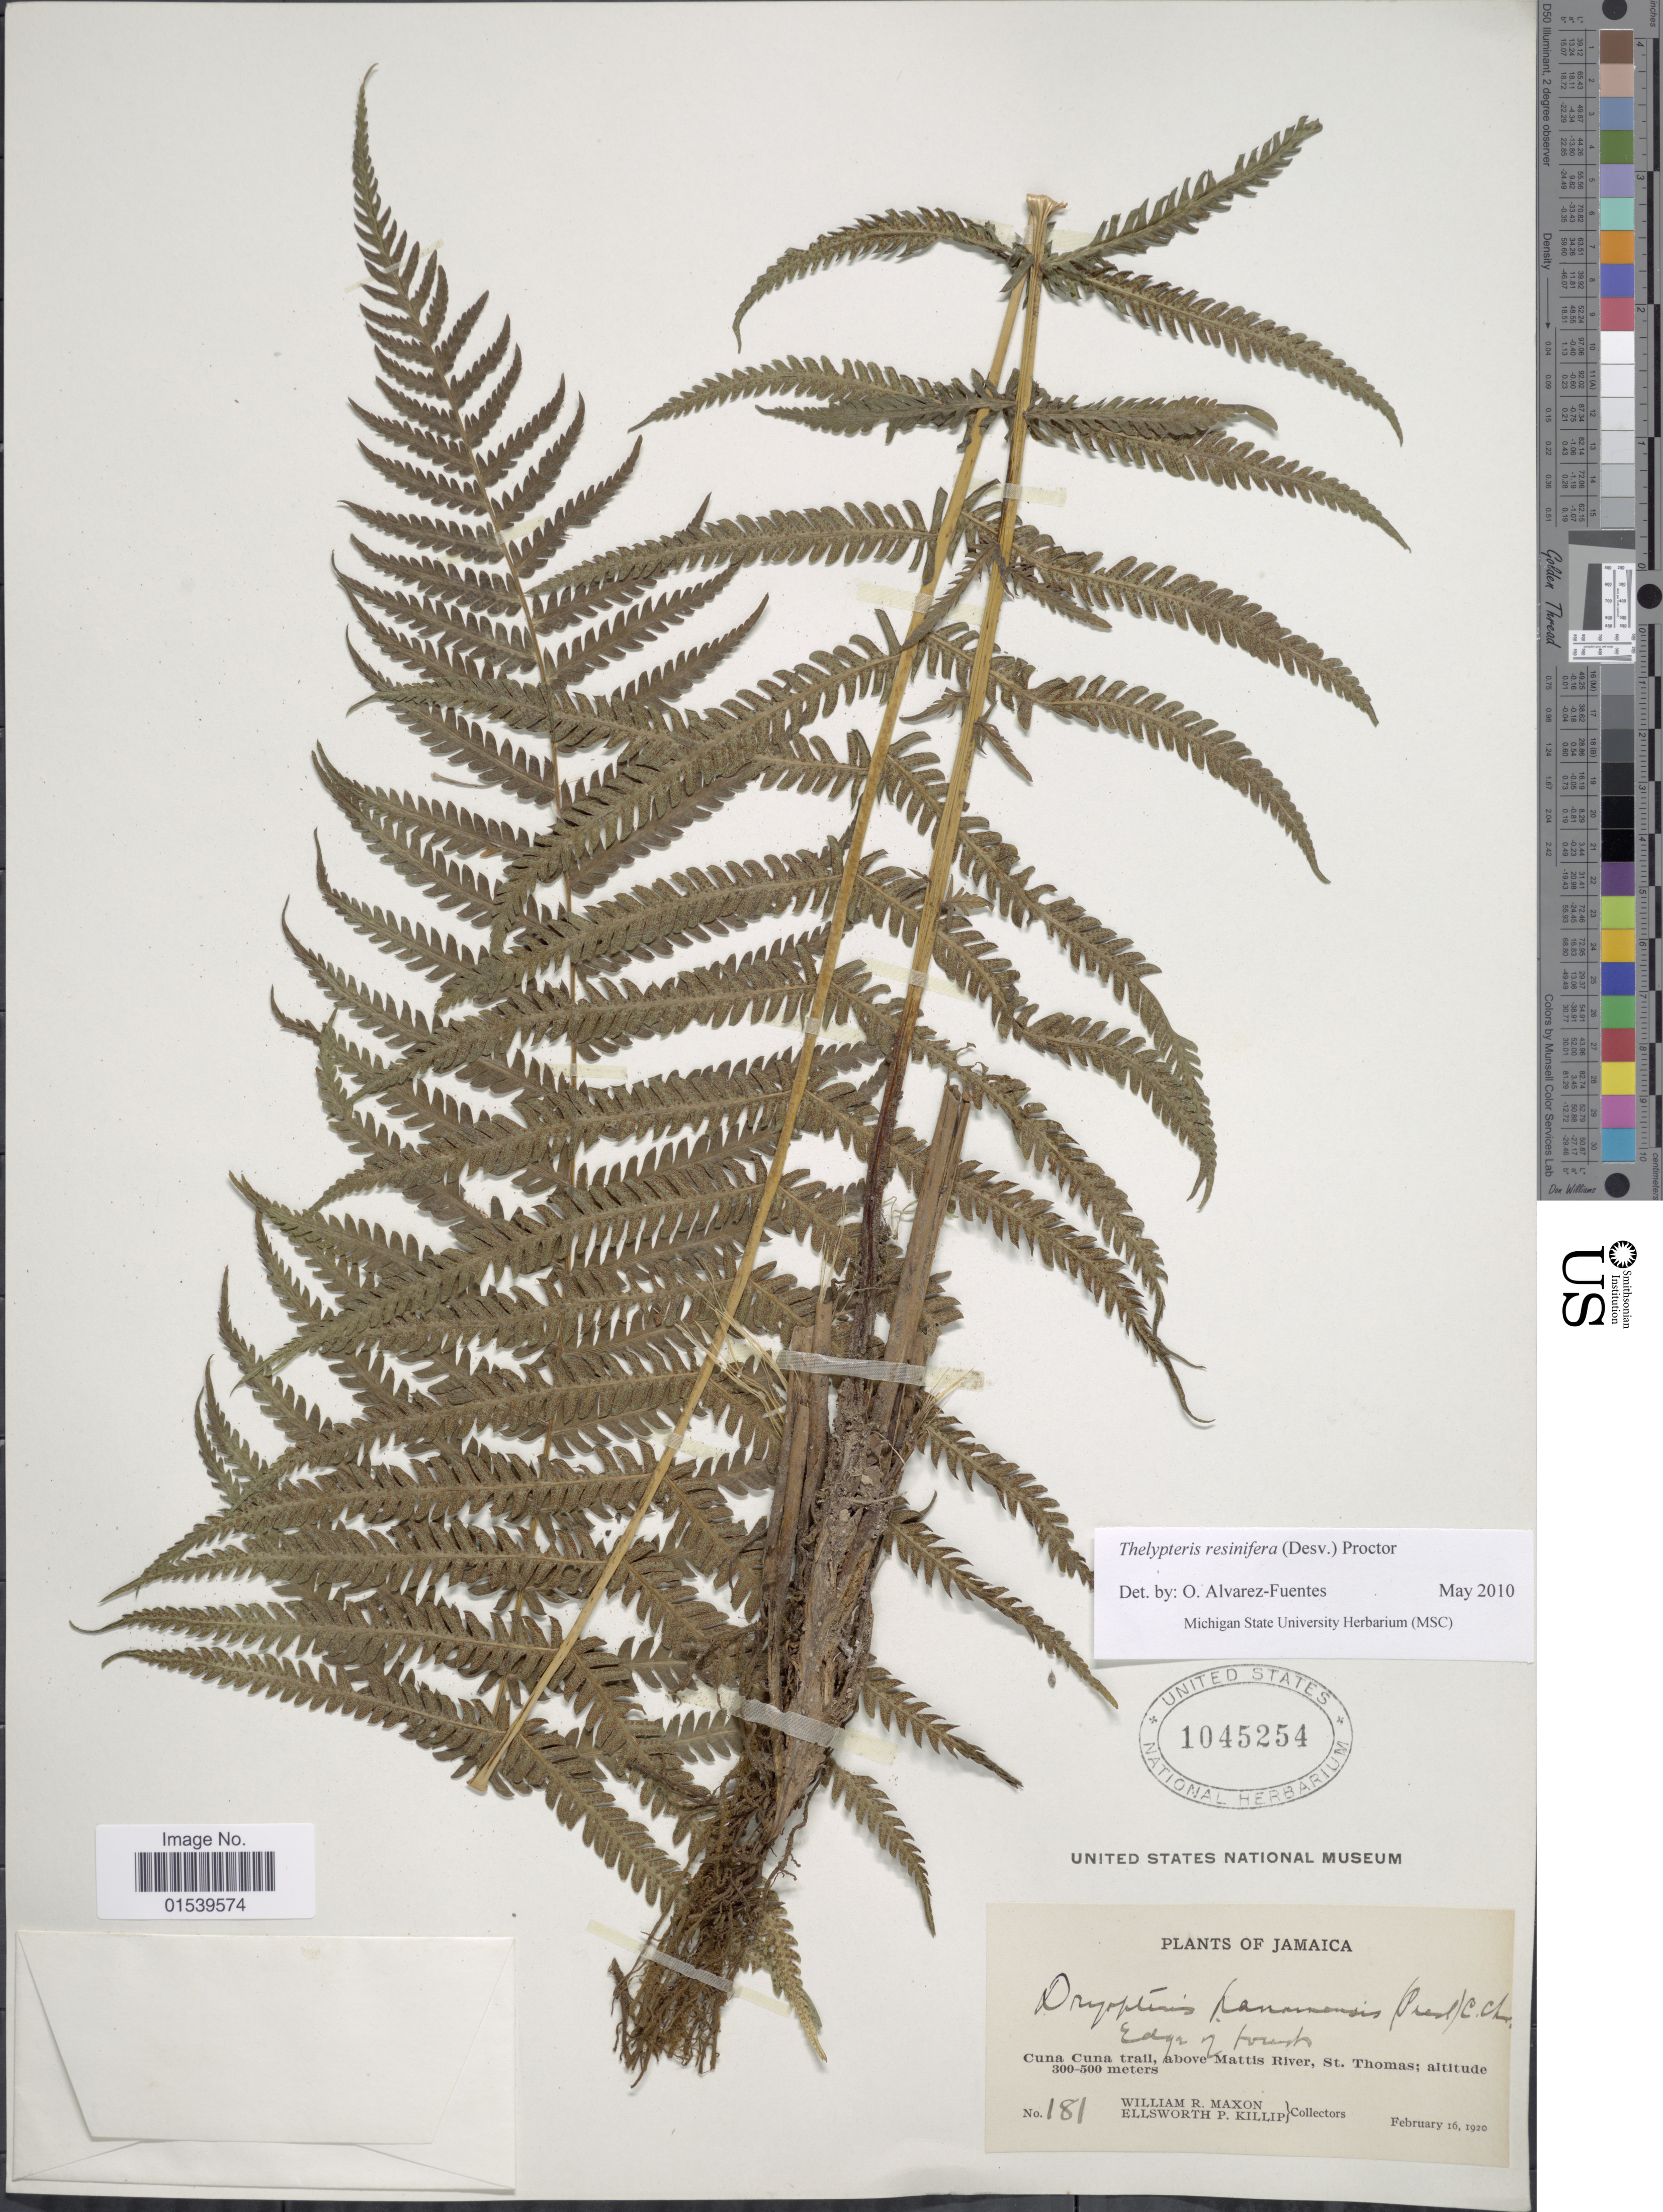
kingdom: Plantae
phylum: Tracheophyta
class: Polypodiopsida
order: Polypodiales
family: Thelypteridaceae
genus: Amauropelta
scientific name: Amauropelta resinifera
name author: (Desv.) Pic. Serm.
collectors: W. R. Maxon & E. P. Killip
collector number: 181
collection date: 1920-02-16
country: Jamaica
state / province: Saint Thomas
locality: Cuna Cuba trail, above Mattis River, St. Thomas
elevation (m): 300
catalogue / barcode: US 1045254